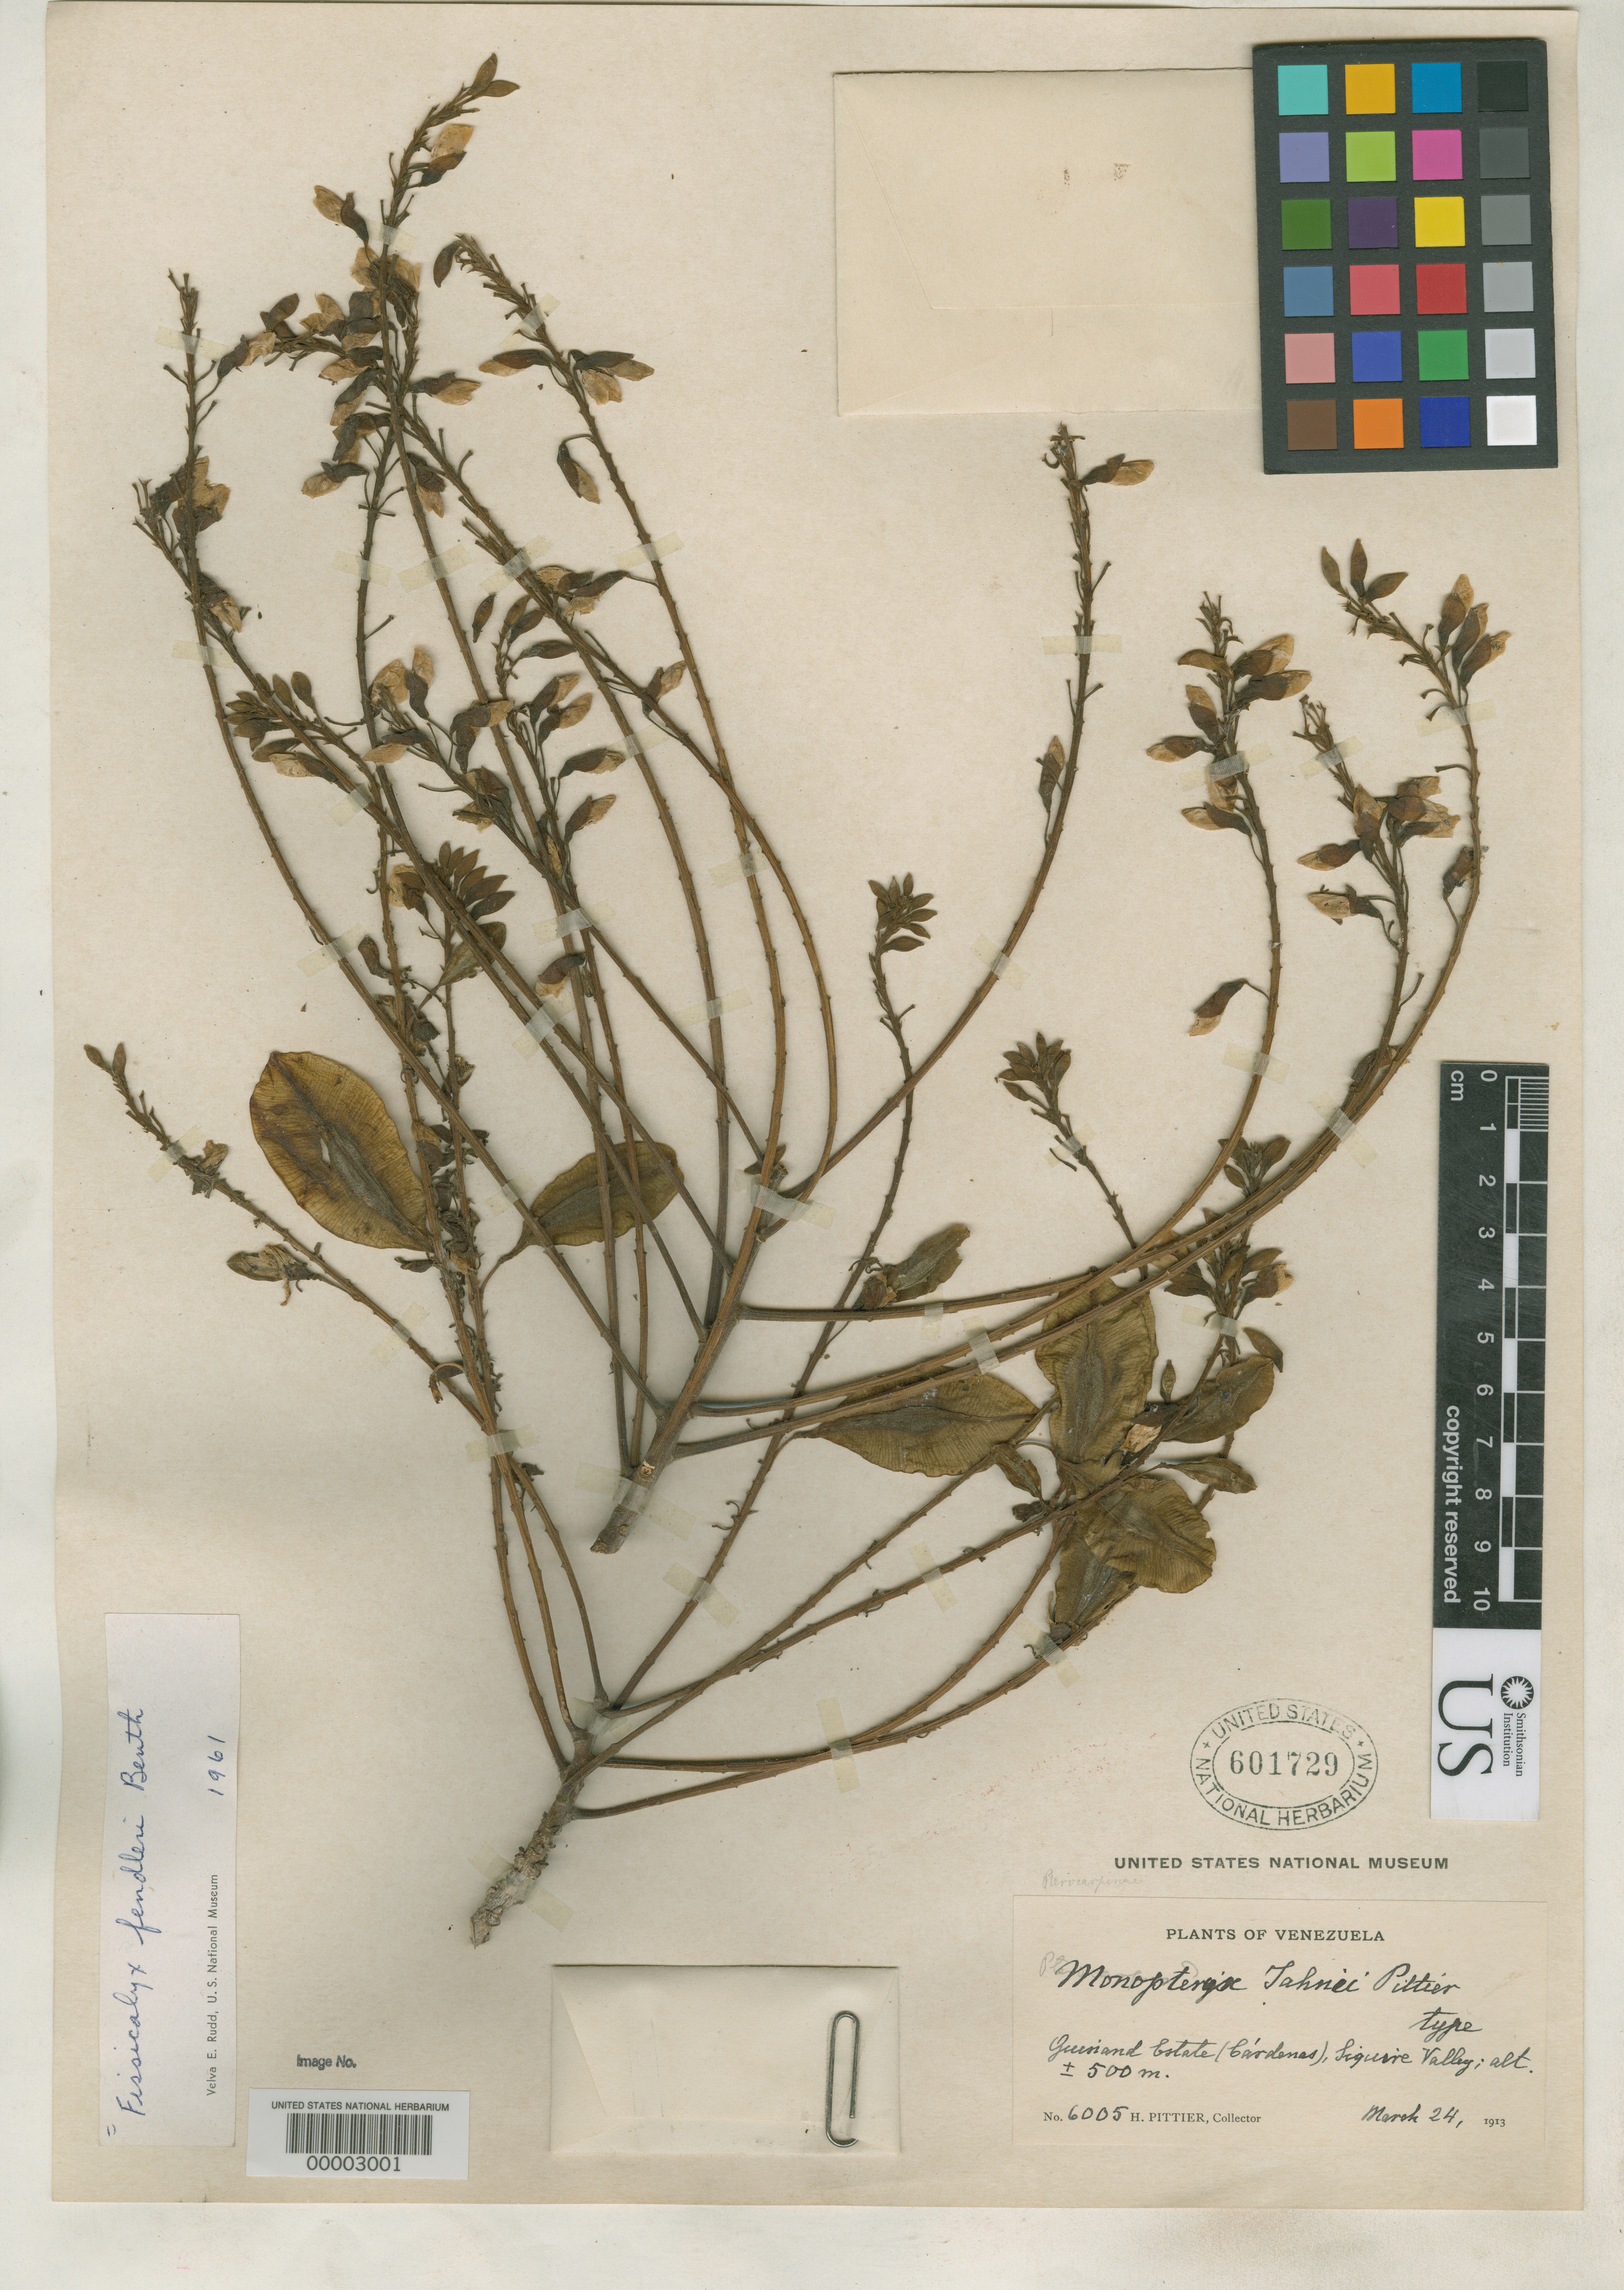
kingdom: Plantae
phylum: Tracheophyta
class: Magnoliopsida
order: Fabales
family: Fabaceae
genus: Monopteryx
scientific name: Monopteryx jahnii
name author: Pittier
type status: Holotype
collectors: H. F. Pittier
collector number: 6005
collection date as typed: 24 Mar 1913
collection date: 1913-03-24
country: Venezuela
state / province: Miranda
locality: Cardenas Farm, Siquire Valley.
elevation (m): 500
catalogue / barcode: US 601729